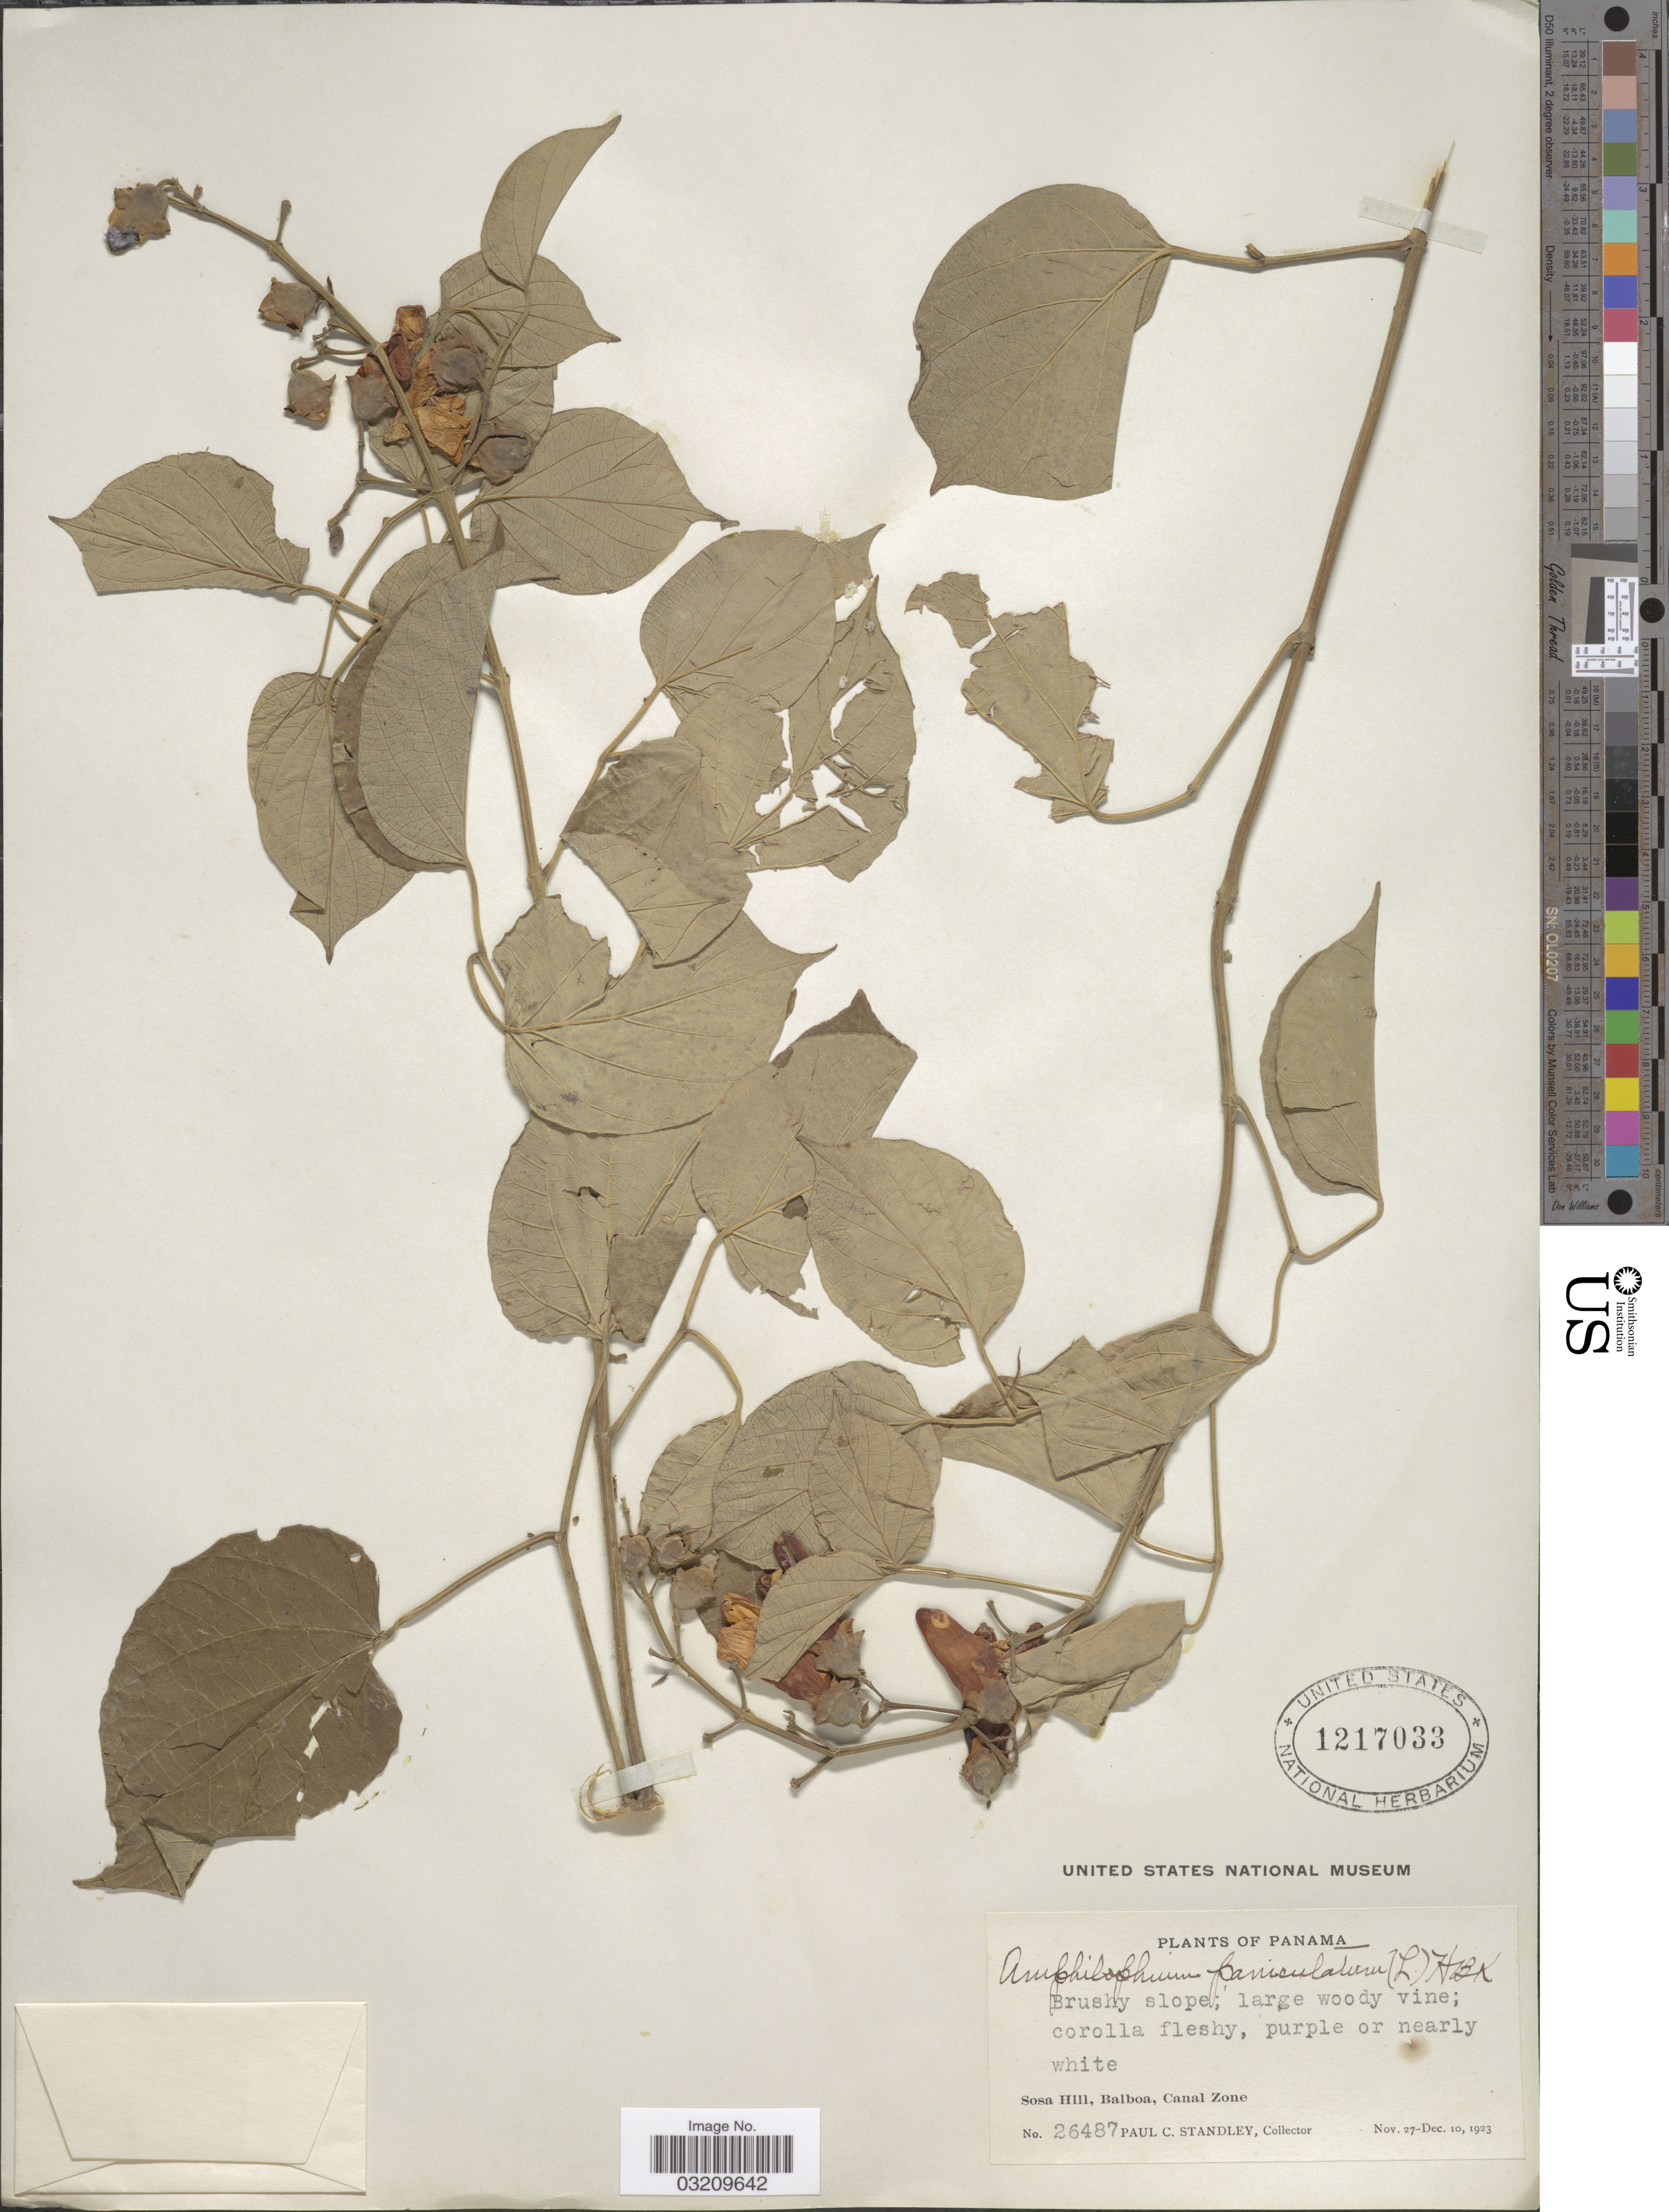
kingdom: Plantae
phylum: Tracheophyta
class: Magnoliopsida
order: Lamiales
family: Bignoniaceae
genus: Amphilophium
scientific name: Amphilophium paniculatum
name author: (L.) Kunth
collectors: P. C. Standley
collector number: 26487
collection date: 1923-11-27/1923-12-10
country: Panama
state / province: Colón / Panamá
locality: Sosa Hill, Balboa, Canal Zone.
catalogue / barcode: US 1217033